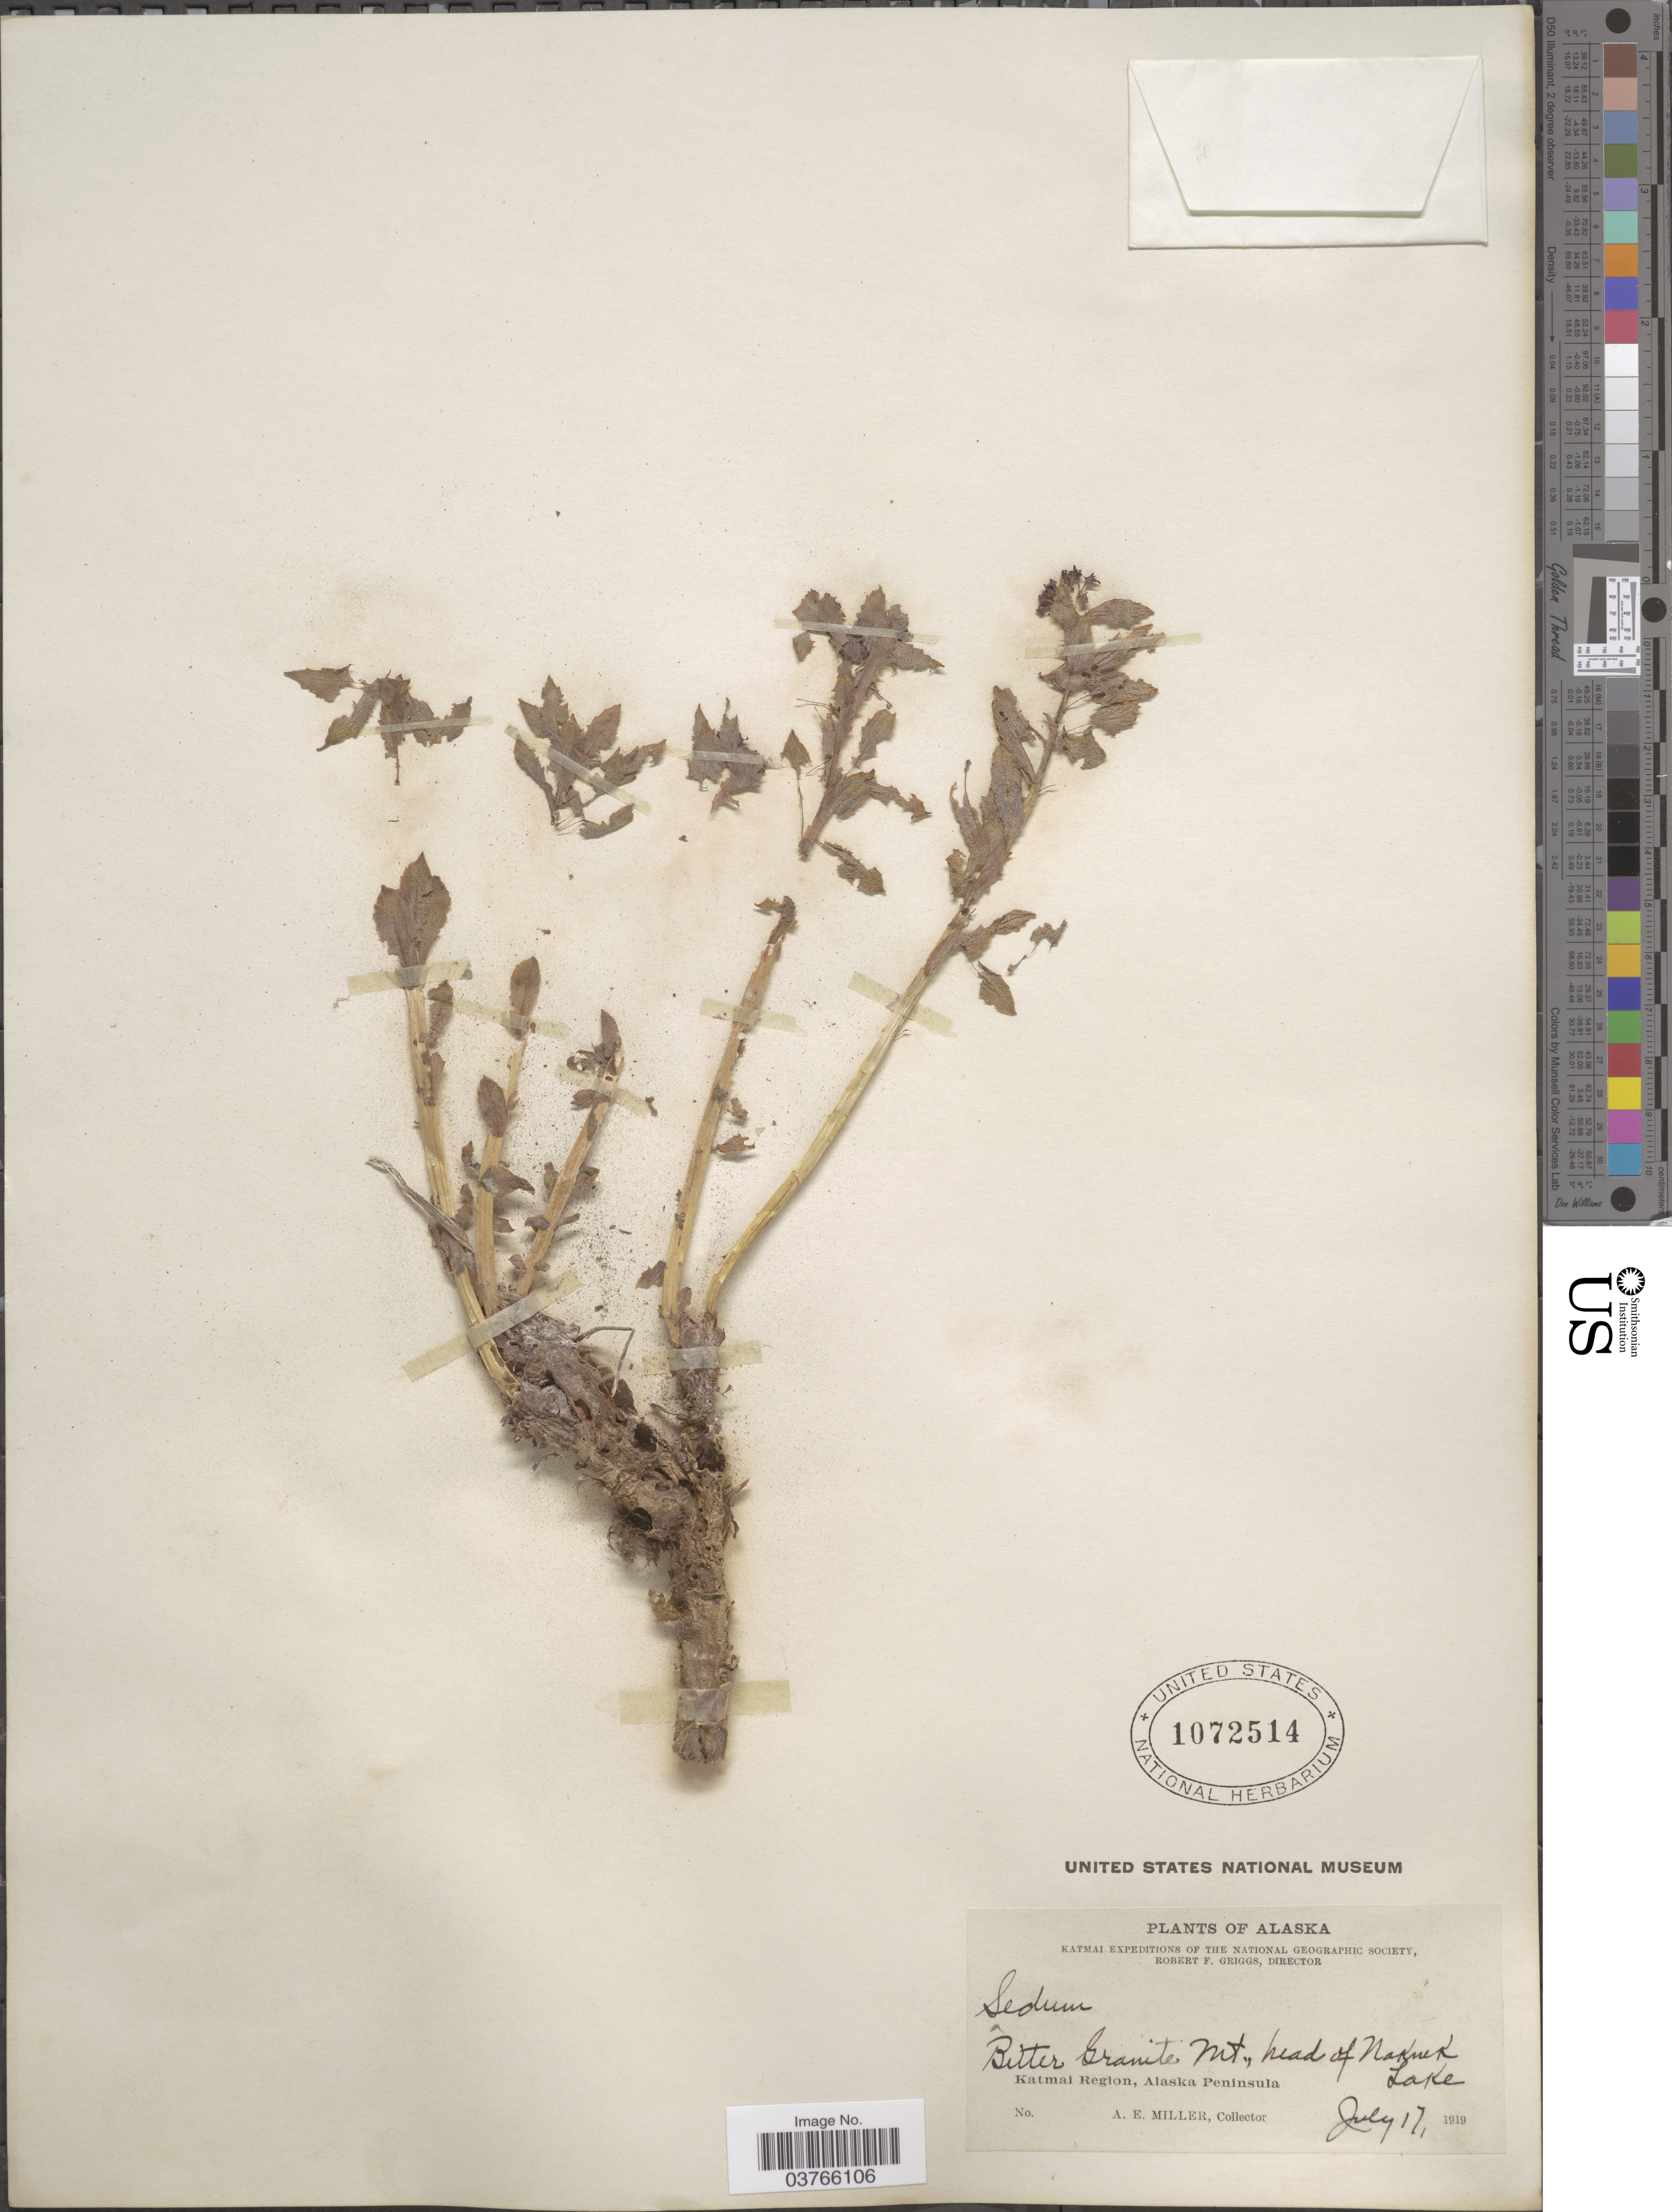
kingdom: Plantae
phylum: Tracheophyta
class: Magnoliopsida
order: Saxifragales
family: Crassulaceae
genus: Rhodiola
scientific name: Rhodiola sp.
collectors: A. E. Miller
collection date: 1919-07-17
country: United States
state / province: Alaska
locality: Bitter Granite Mt., head of Naknek Lake. Katmai Region, Alaska Peninsula.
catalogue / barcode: US 1072514